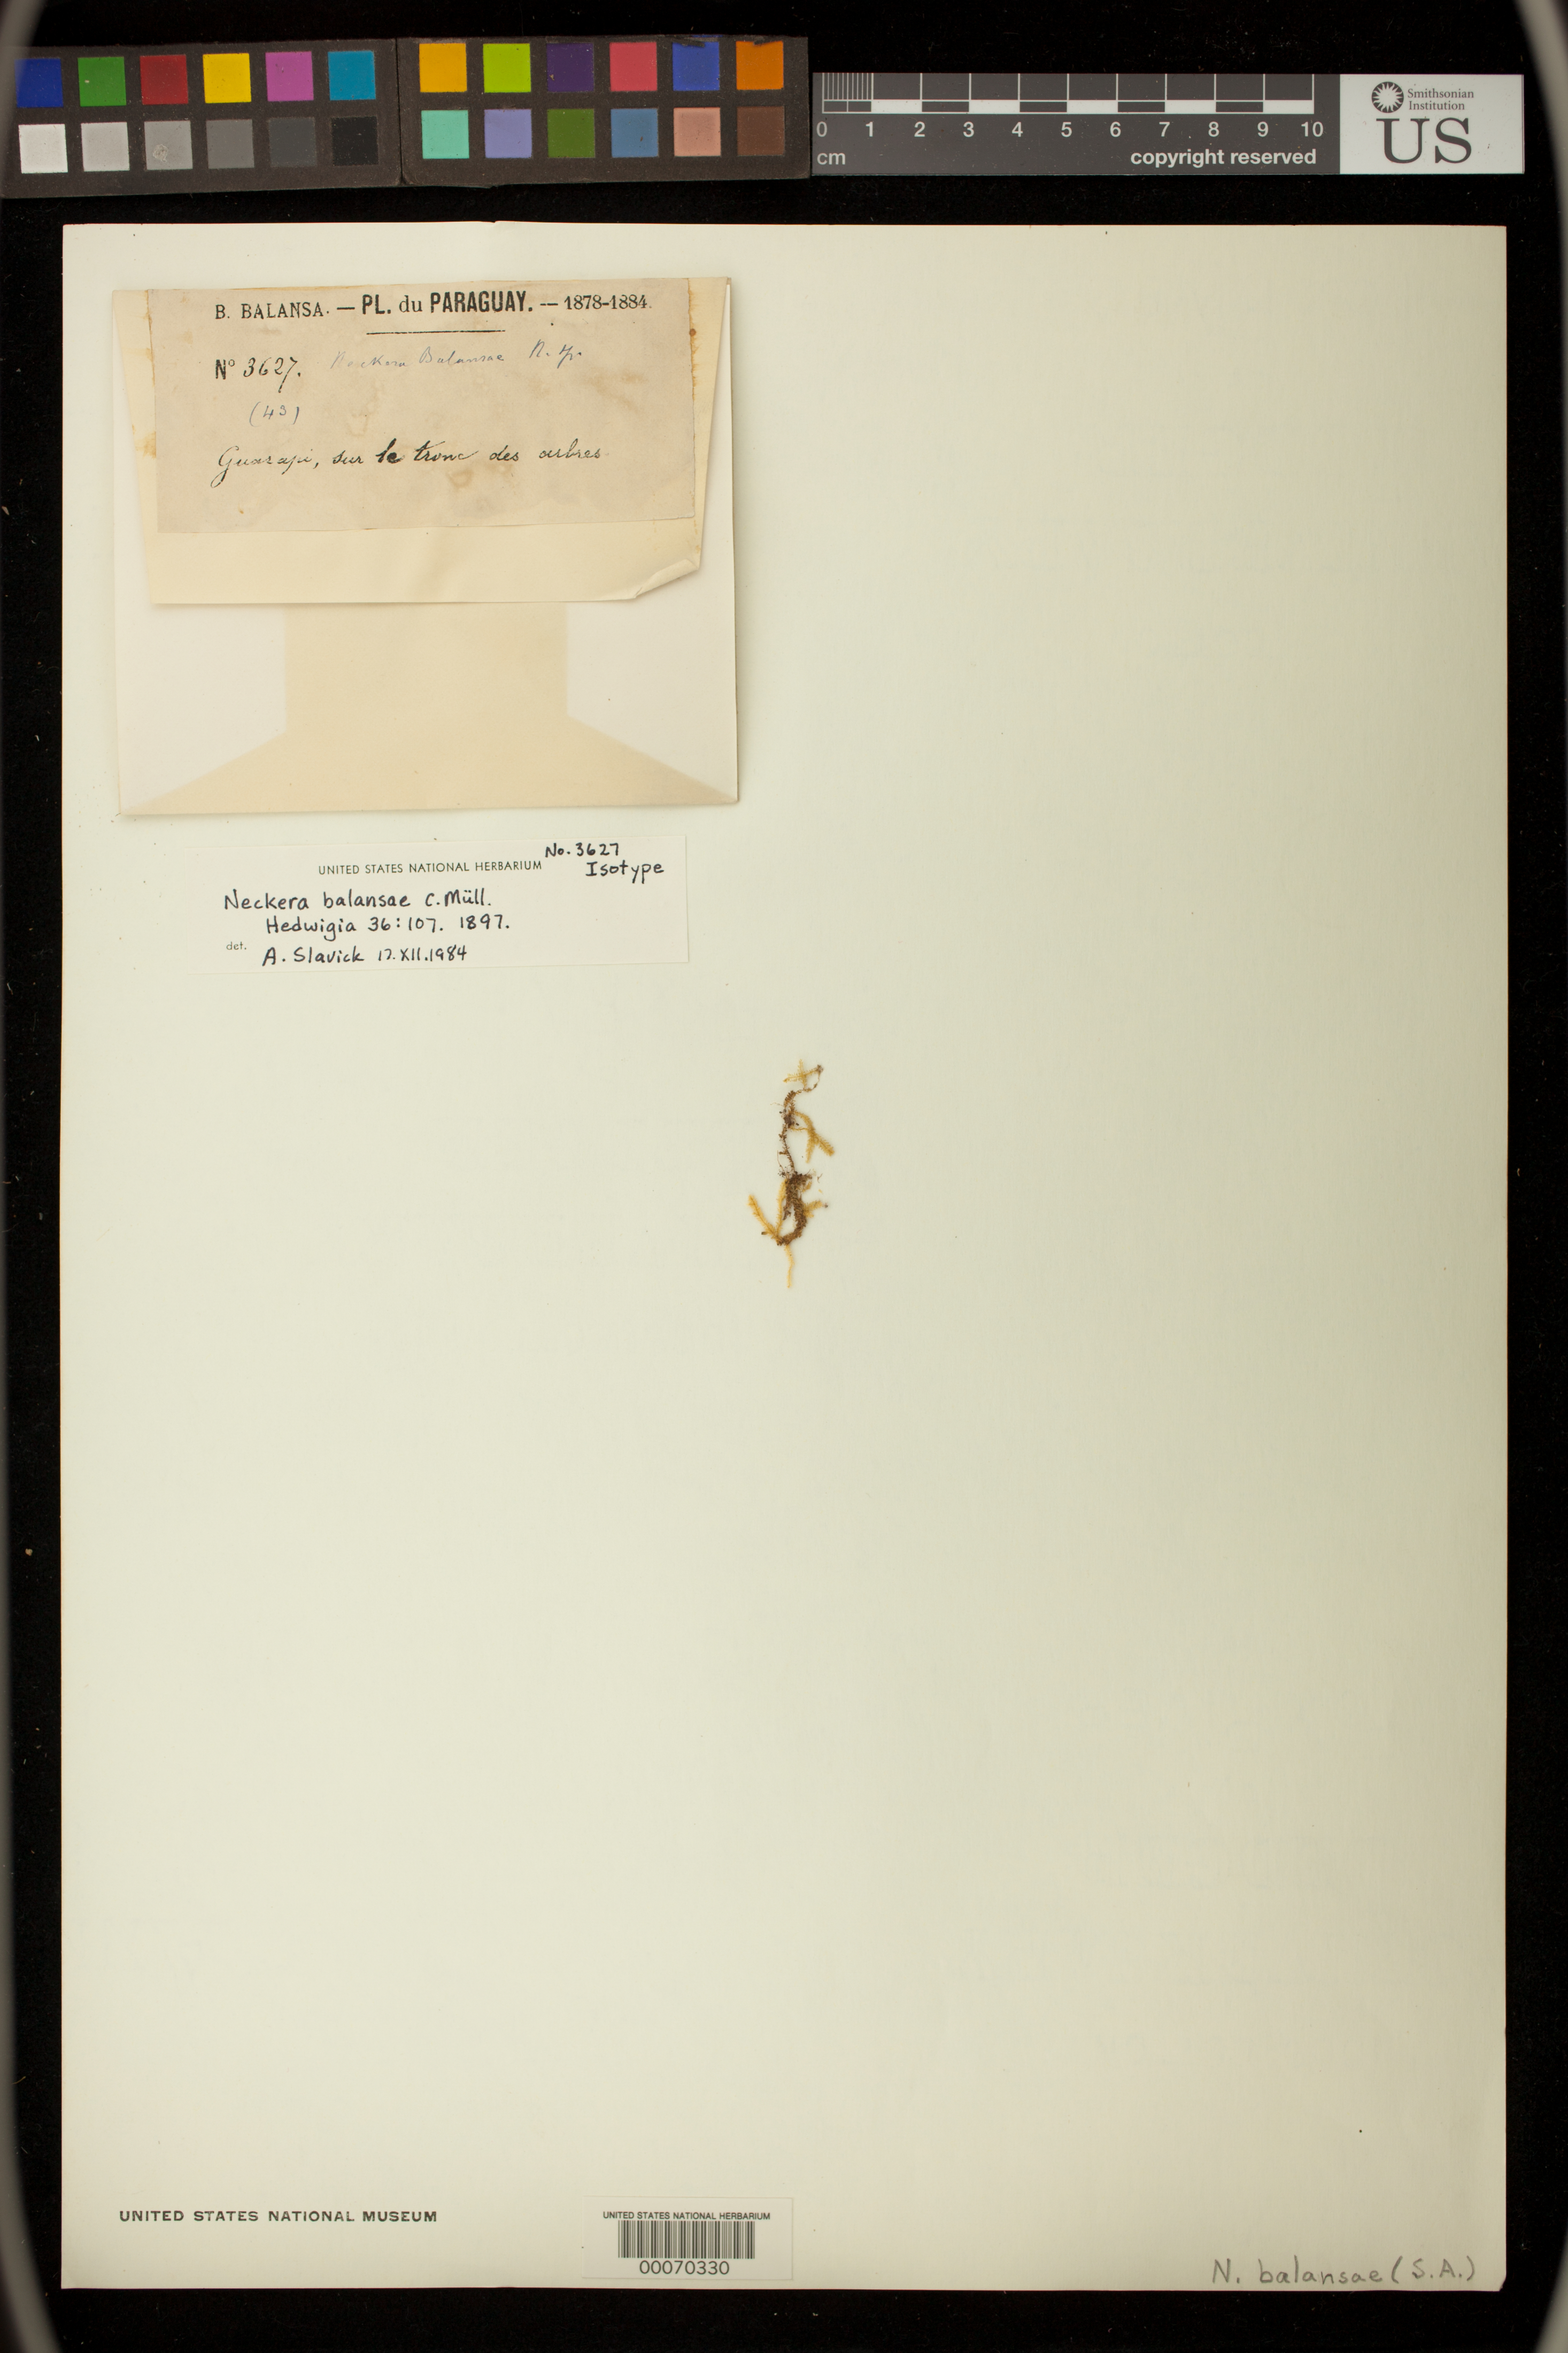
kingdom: Plantae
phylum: Bryophyta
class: Bryopsida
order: Hypnales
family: Neckeraceae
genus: Neckera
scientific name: Neckera balansae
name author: Müll. Hal.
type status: Isotype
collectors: B. Balansa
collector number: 3627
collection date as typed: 1884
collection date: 1884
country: Paraguay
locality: Guarapi.